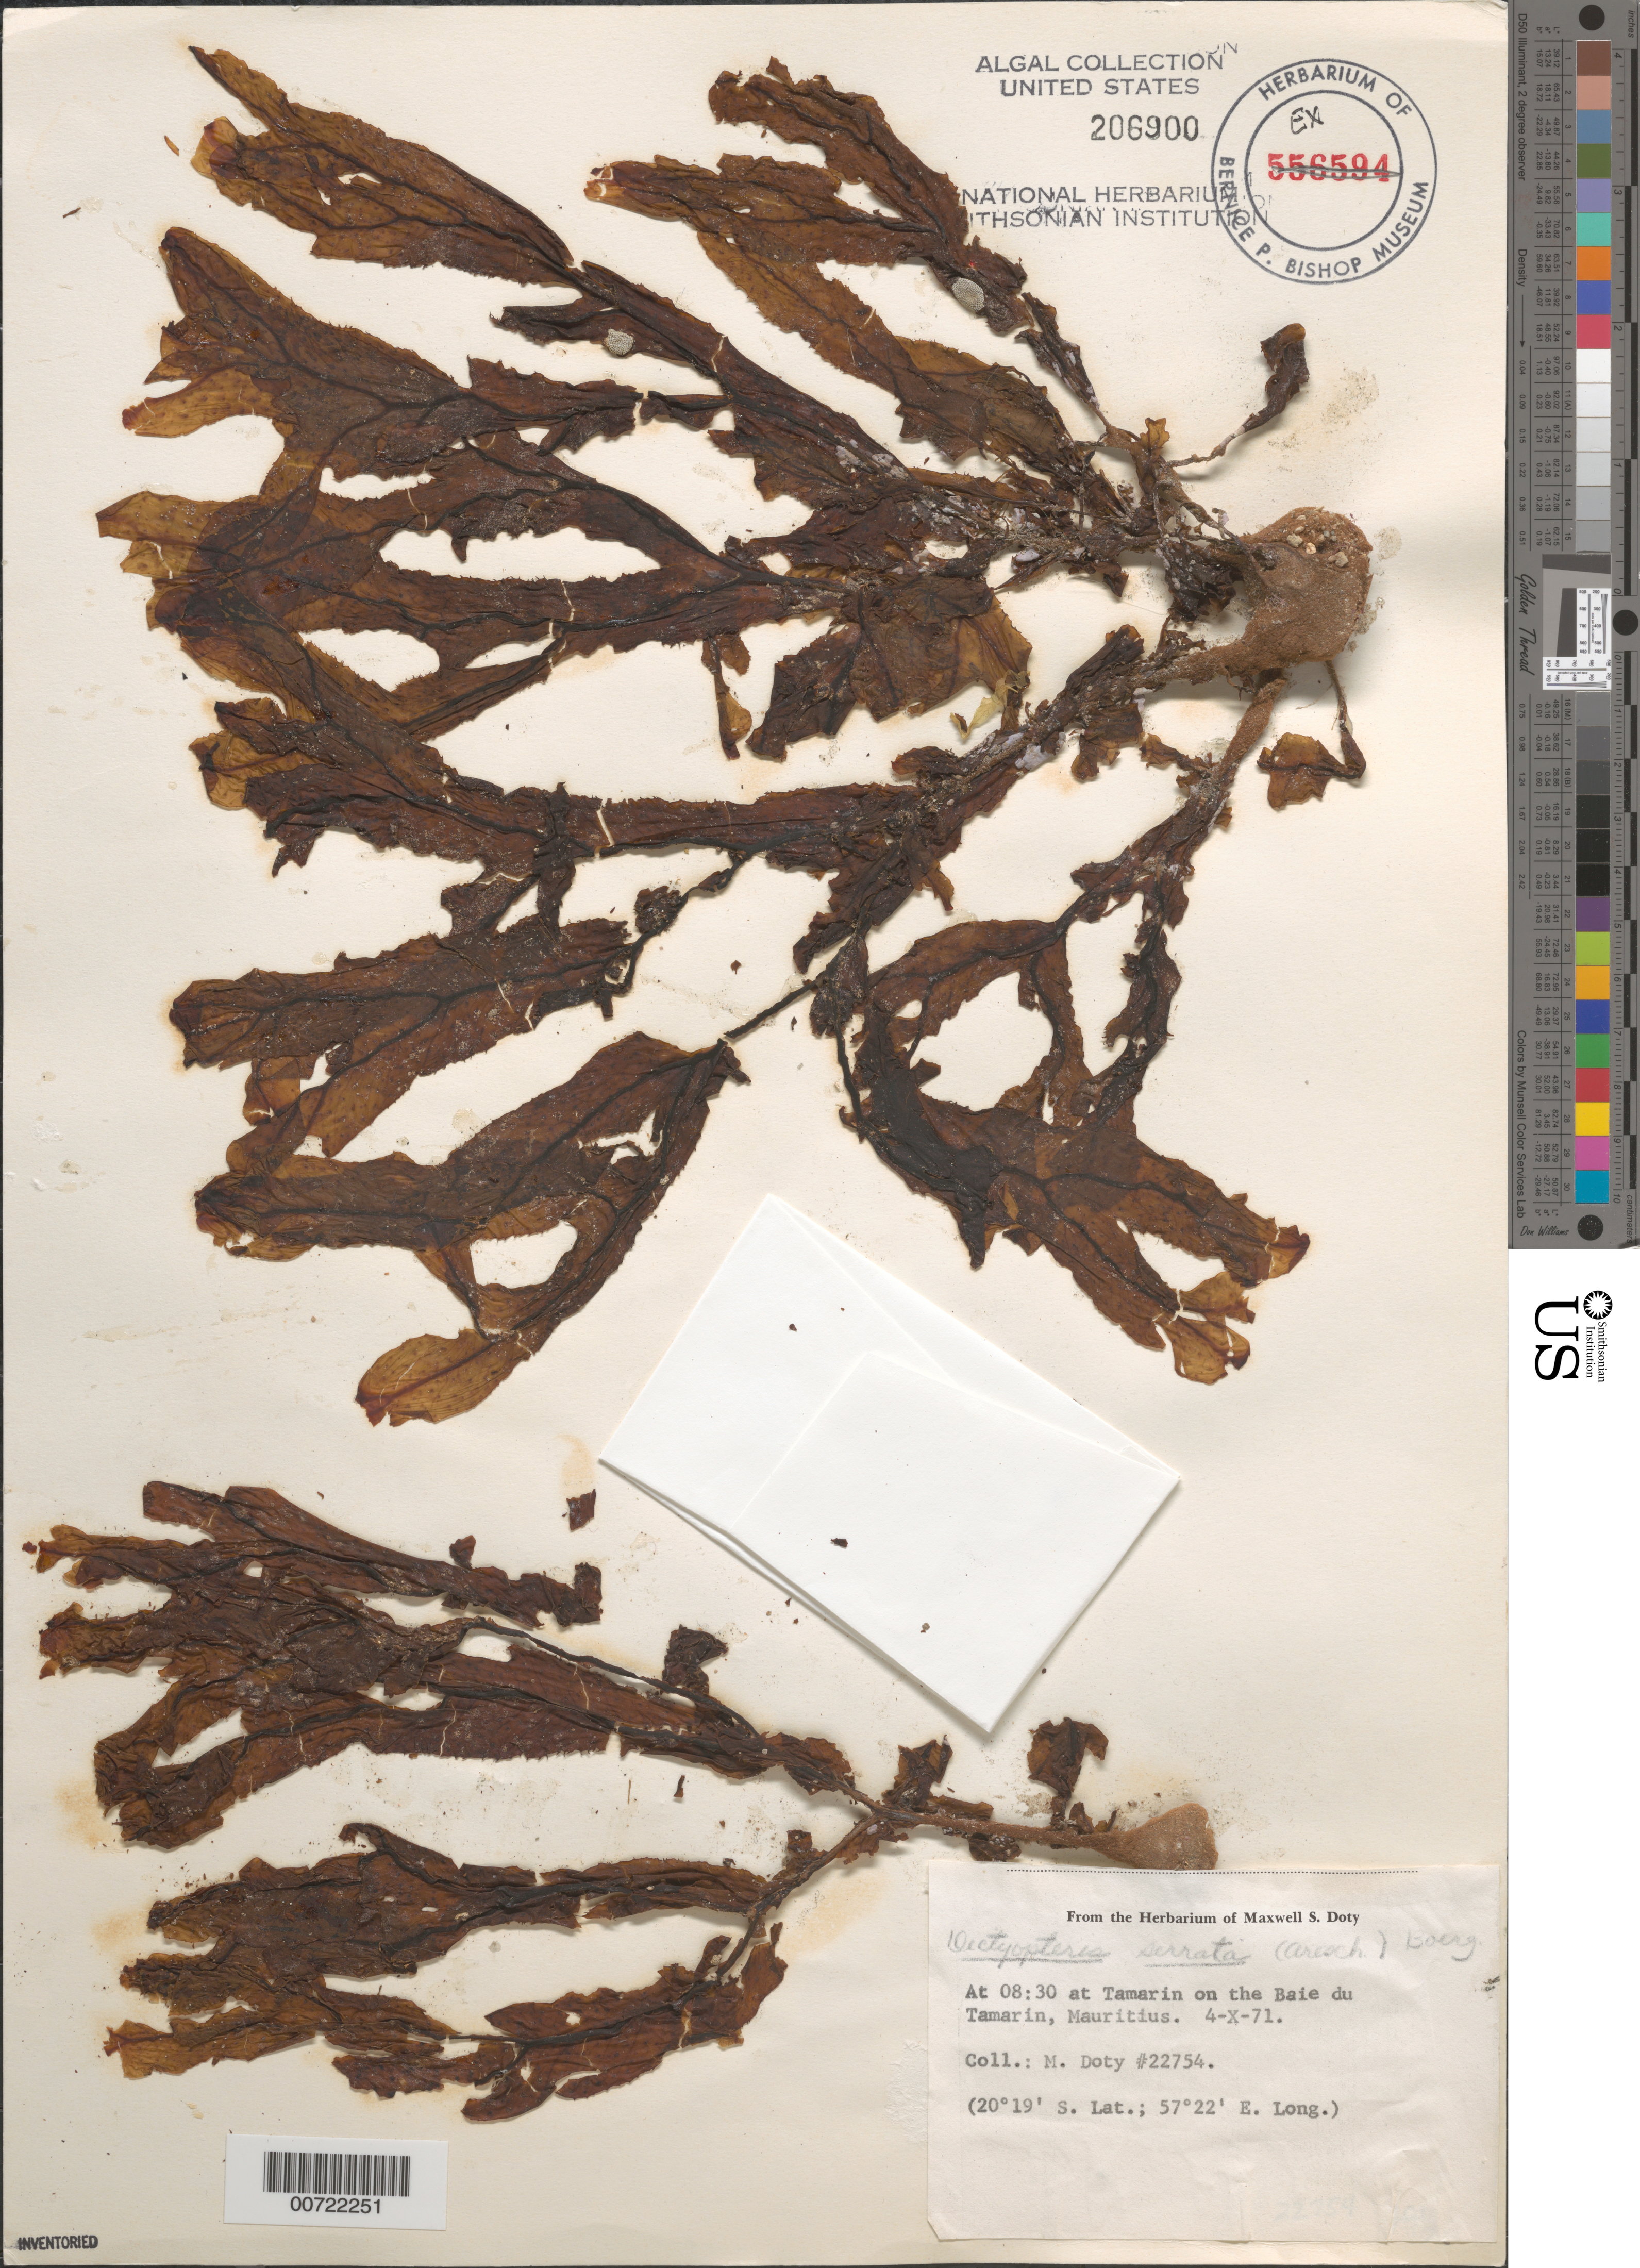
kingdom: Chromista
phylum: Ochrophyta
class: Phaeophyceae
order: Dictyotales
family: Dictyotaceae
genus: Dictyopteris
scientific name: Dictyopteris serrata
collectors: M. S. Doty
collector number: MSD 22754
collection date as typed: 04 Oct 1971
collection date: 1971-10-04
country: Mauritius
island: Mauritius Island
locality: Tamarin, Baie du Tamarin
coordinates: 20 19' S, 57 22' E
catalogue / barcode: US 206900